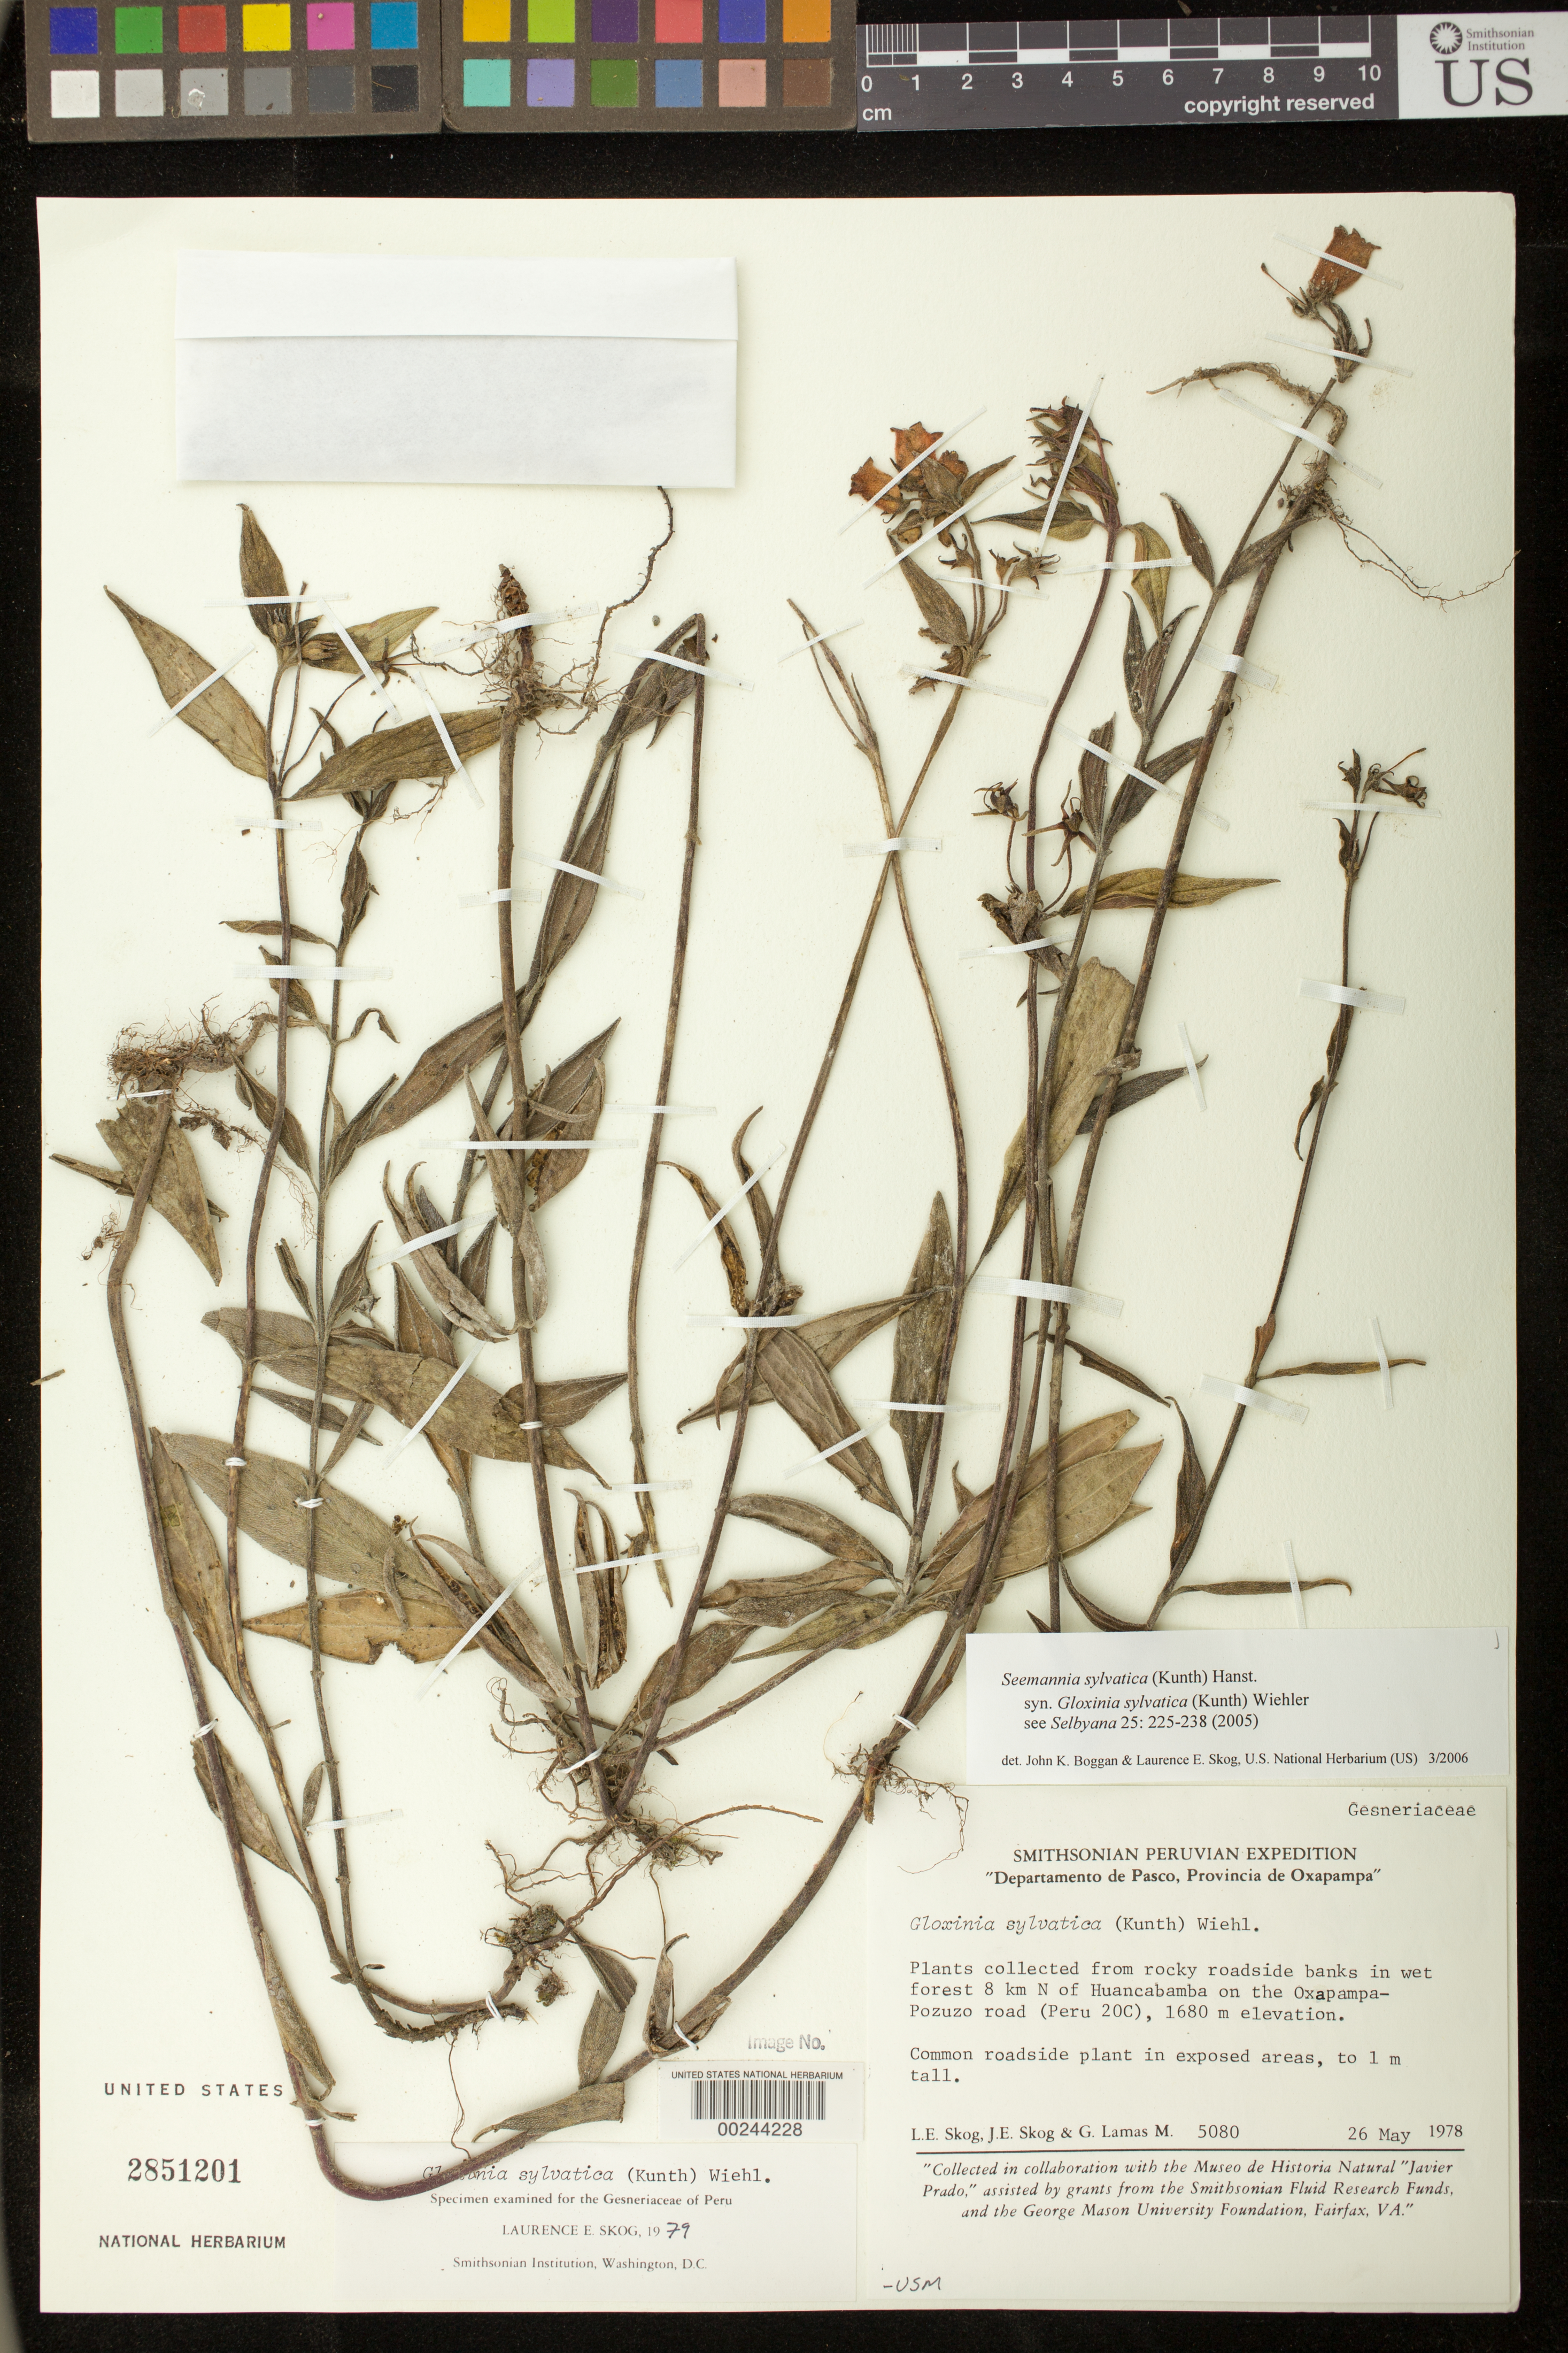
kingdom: Plantae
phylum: Tracheophyta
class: Magnoliopsida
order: Lamiales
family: Gesneriaceae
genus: Seemannia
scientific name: Seemannia sylvatica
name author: (Kunth) Hanst.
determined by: Boggan, J. K.; Skog, L. E.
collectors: L. E. Skog, J. E. Skog & G. Lamas M.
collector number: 5080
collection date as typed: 26 May 1978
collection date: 1978-05-26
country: Peru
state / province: Pasco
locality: Prov. Oxapampa; 8 km N of Huancabamba on the Oxapampa-Pozuzo road (Peru 20c)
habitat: Rocky roadside banks in wet forest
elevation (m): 1680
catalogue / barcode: US 2851201